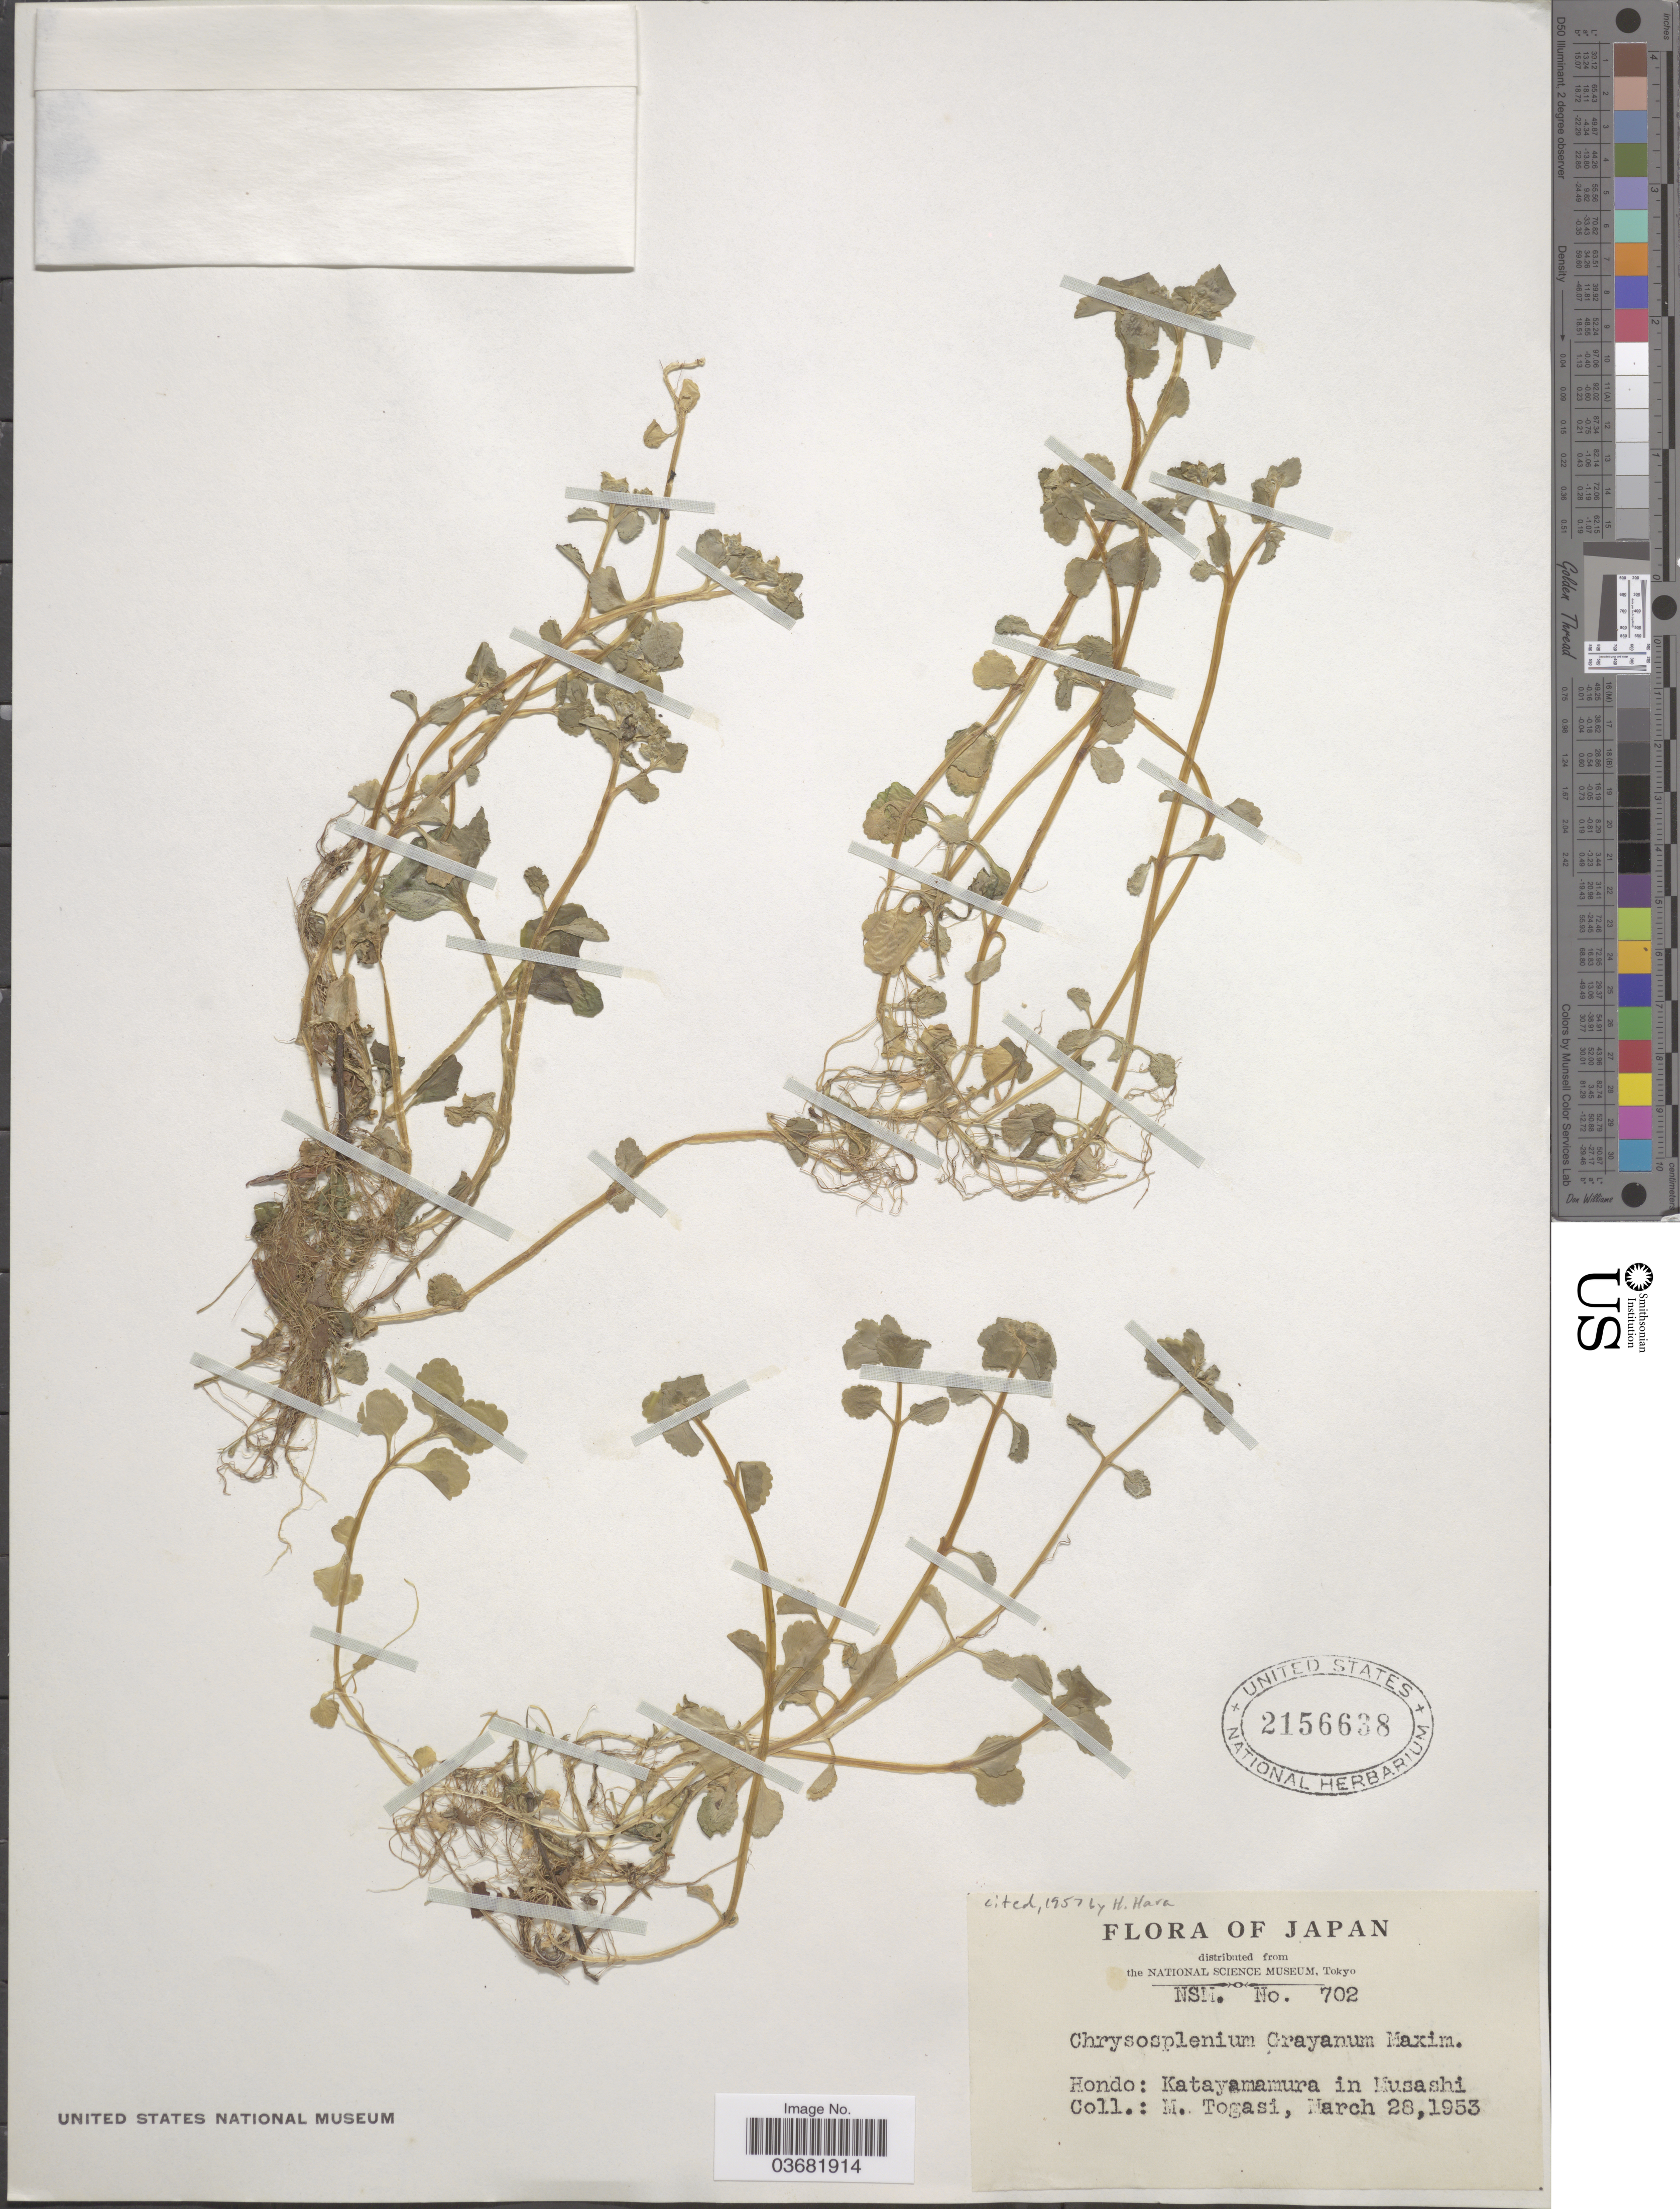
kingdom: Plantae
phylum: Tracheophyta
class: Magnoliopsida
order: Saxifragales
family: Saxifragaceae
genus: Chrysosplenium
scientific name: Chrysosplenium grayanum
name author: Maxim.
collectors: M. Togasi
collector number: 702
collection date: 1953-03-28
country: Japan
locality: Hondo: Katayamamura in Musashi.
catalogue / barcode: US 2156638